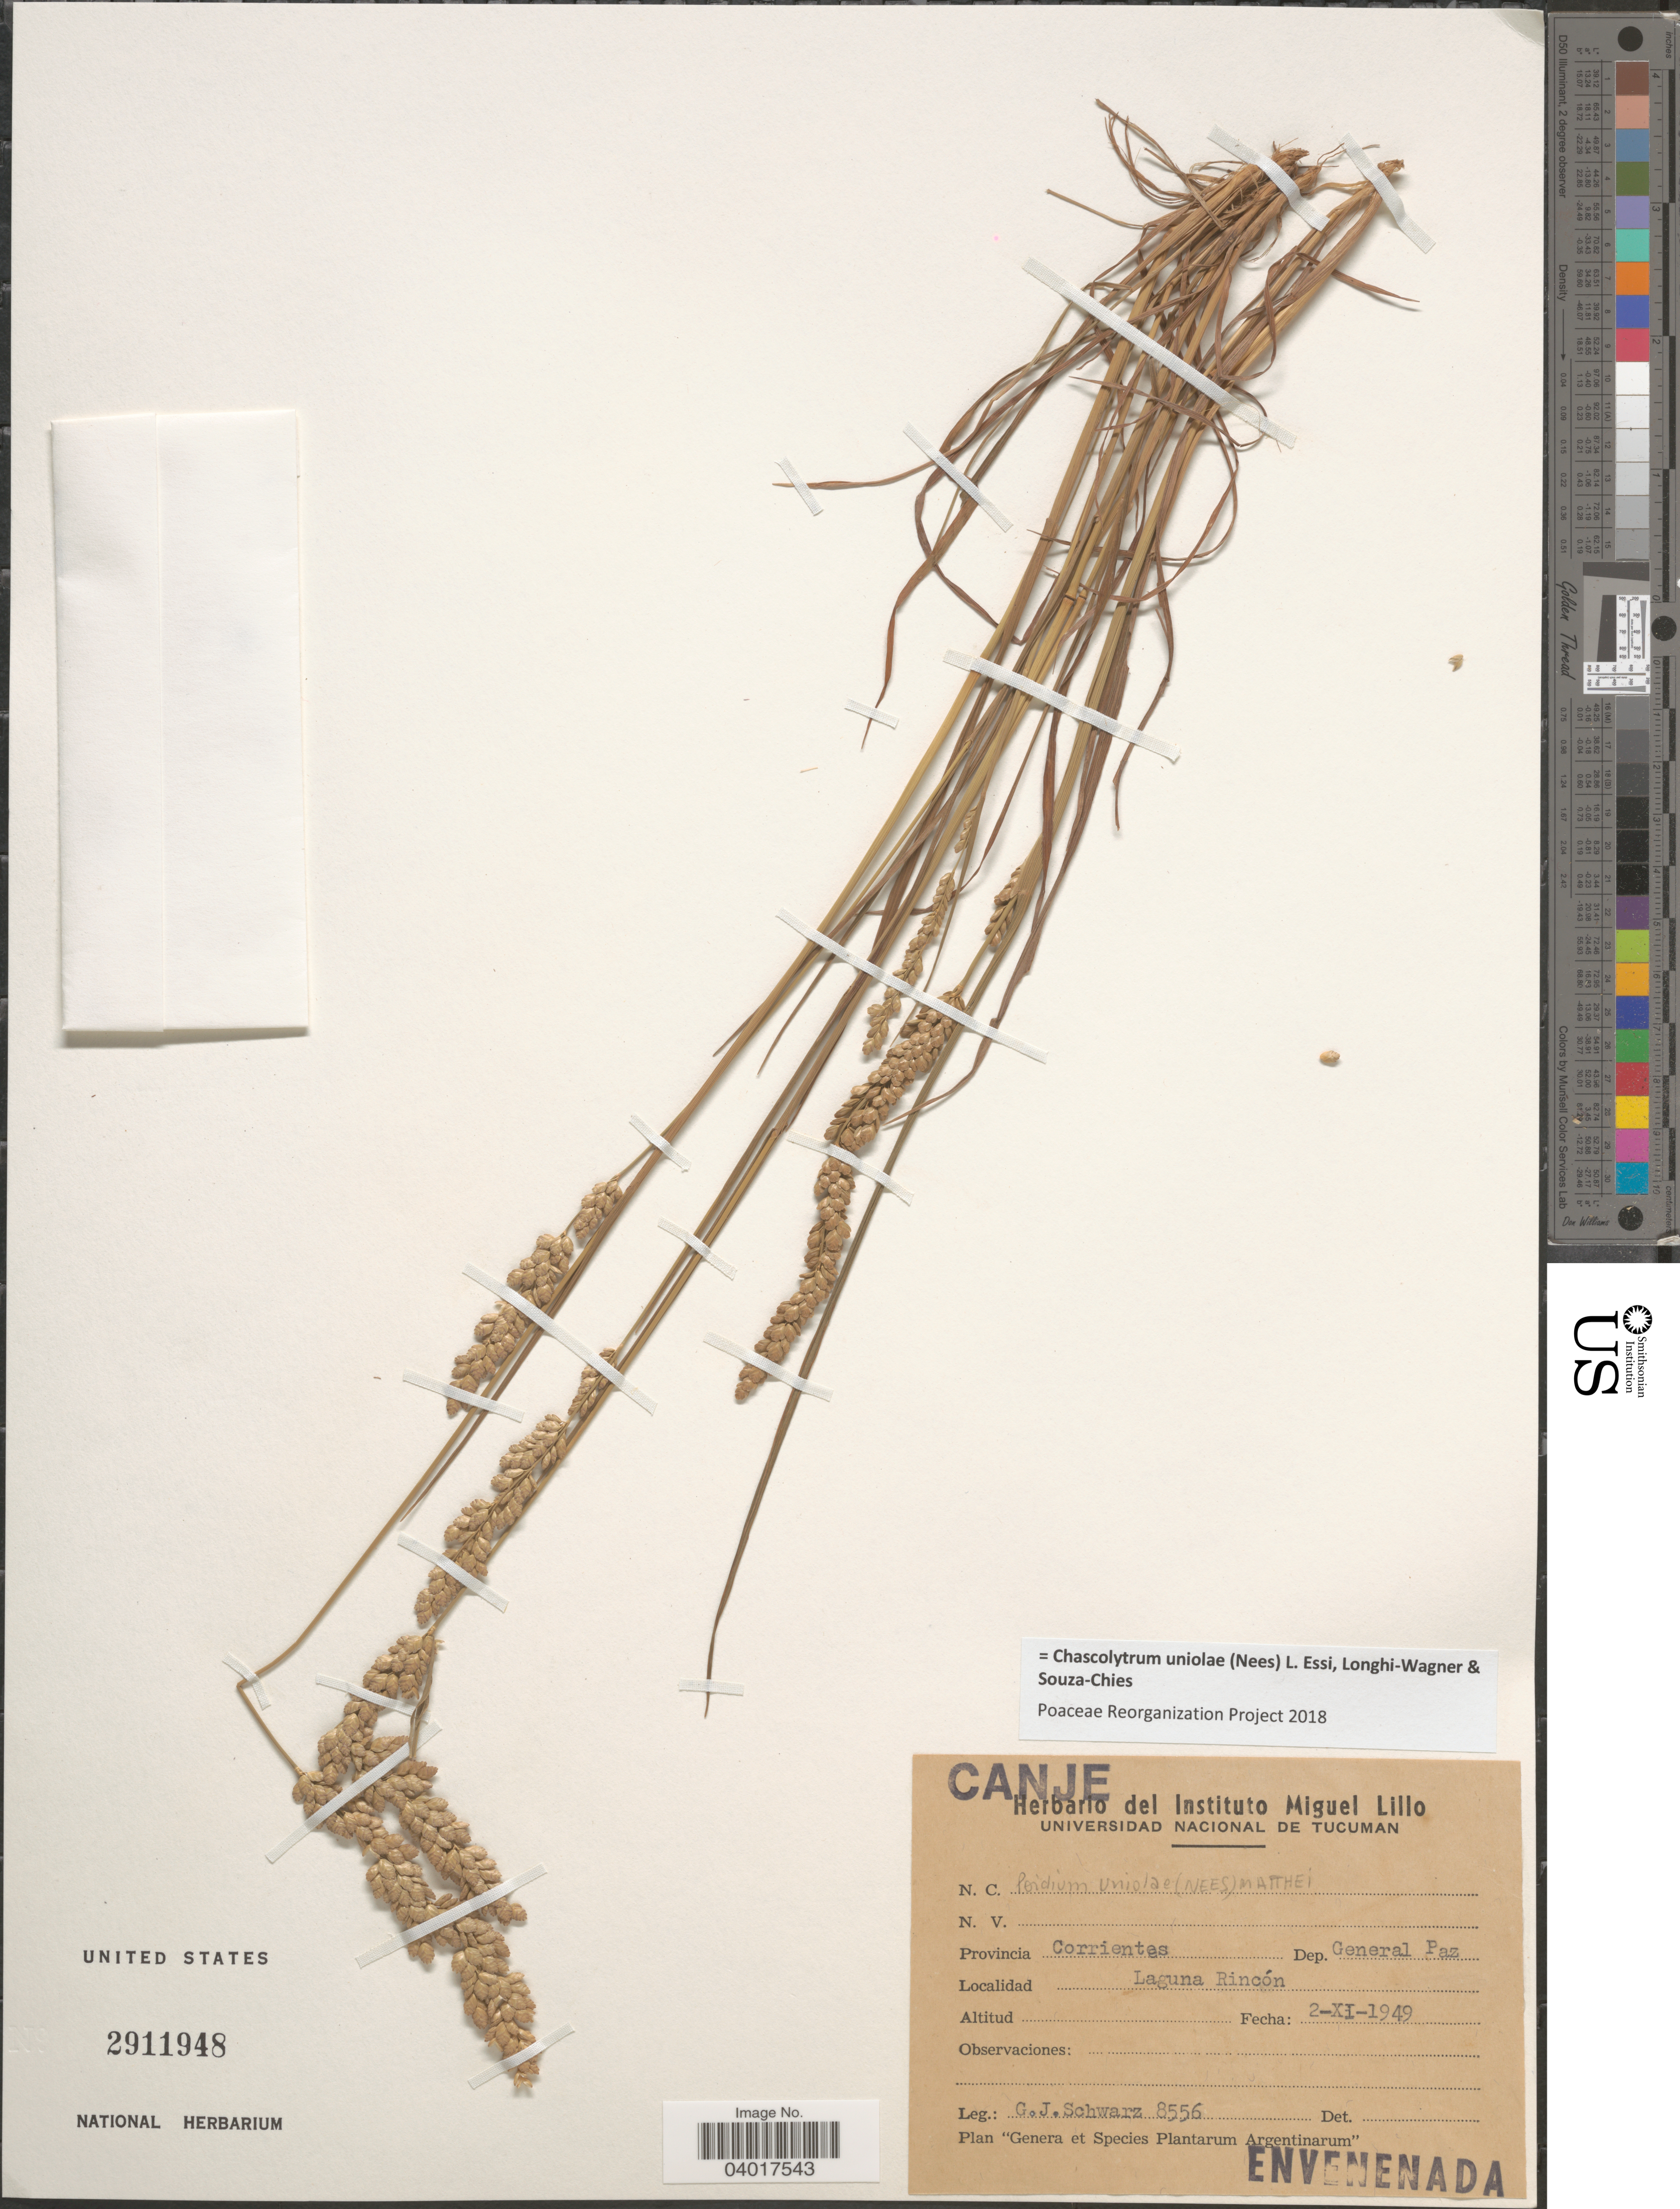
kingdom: Plantae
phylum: Tracheophyta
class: Liliopsida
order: Poales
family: Poaceae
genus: Chascolytrum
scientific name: Chascolytrum uniolae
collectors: G. J. Schwarz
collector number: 8556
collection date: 1949-11-02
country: Argentina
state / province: Corrientes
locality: Dep. General Paz. Laguna Rincón.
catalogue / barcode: US 2911948